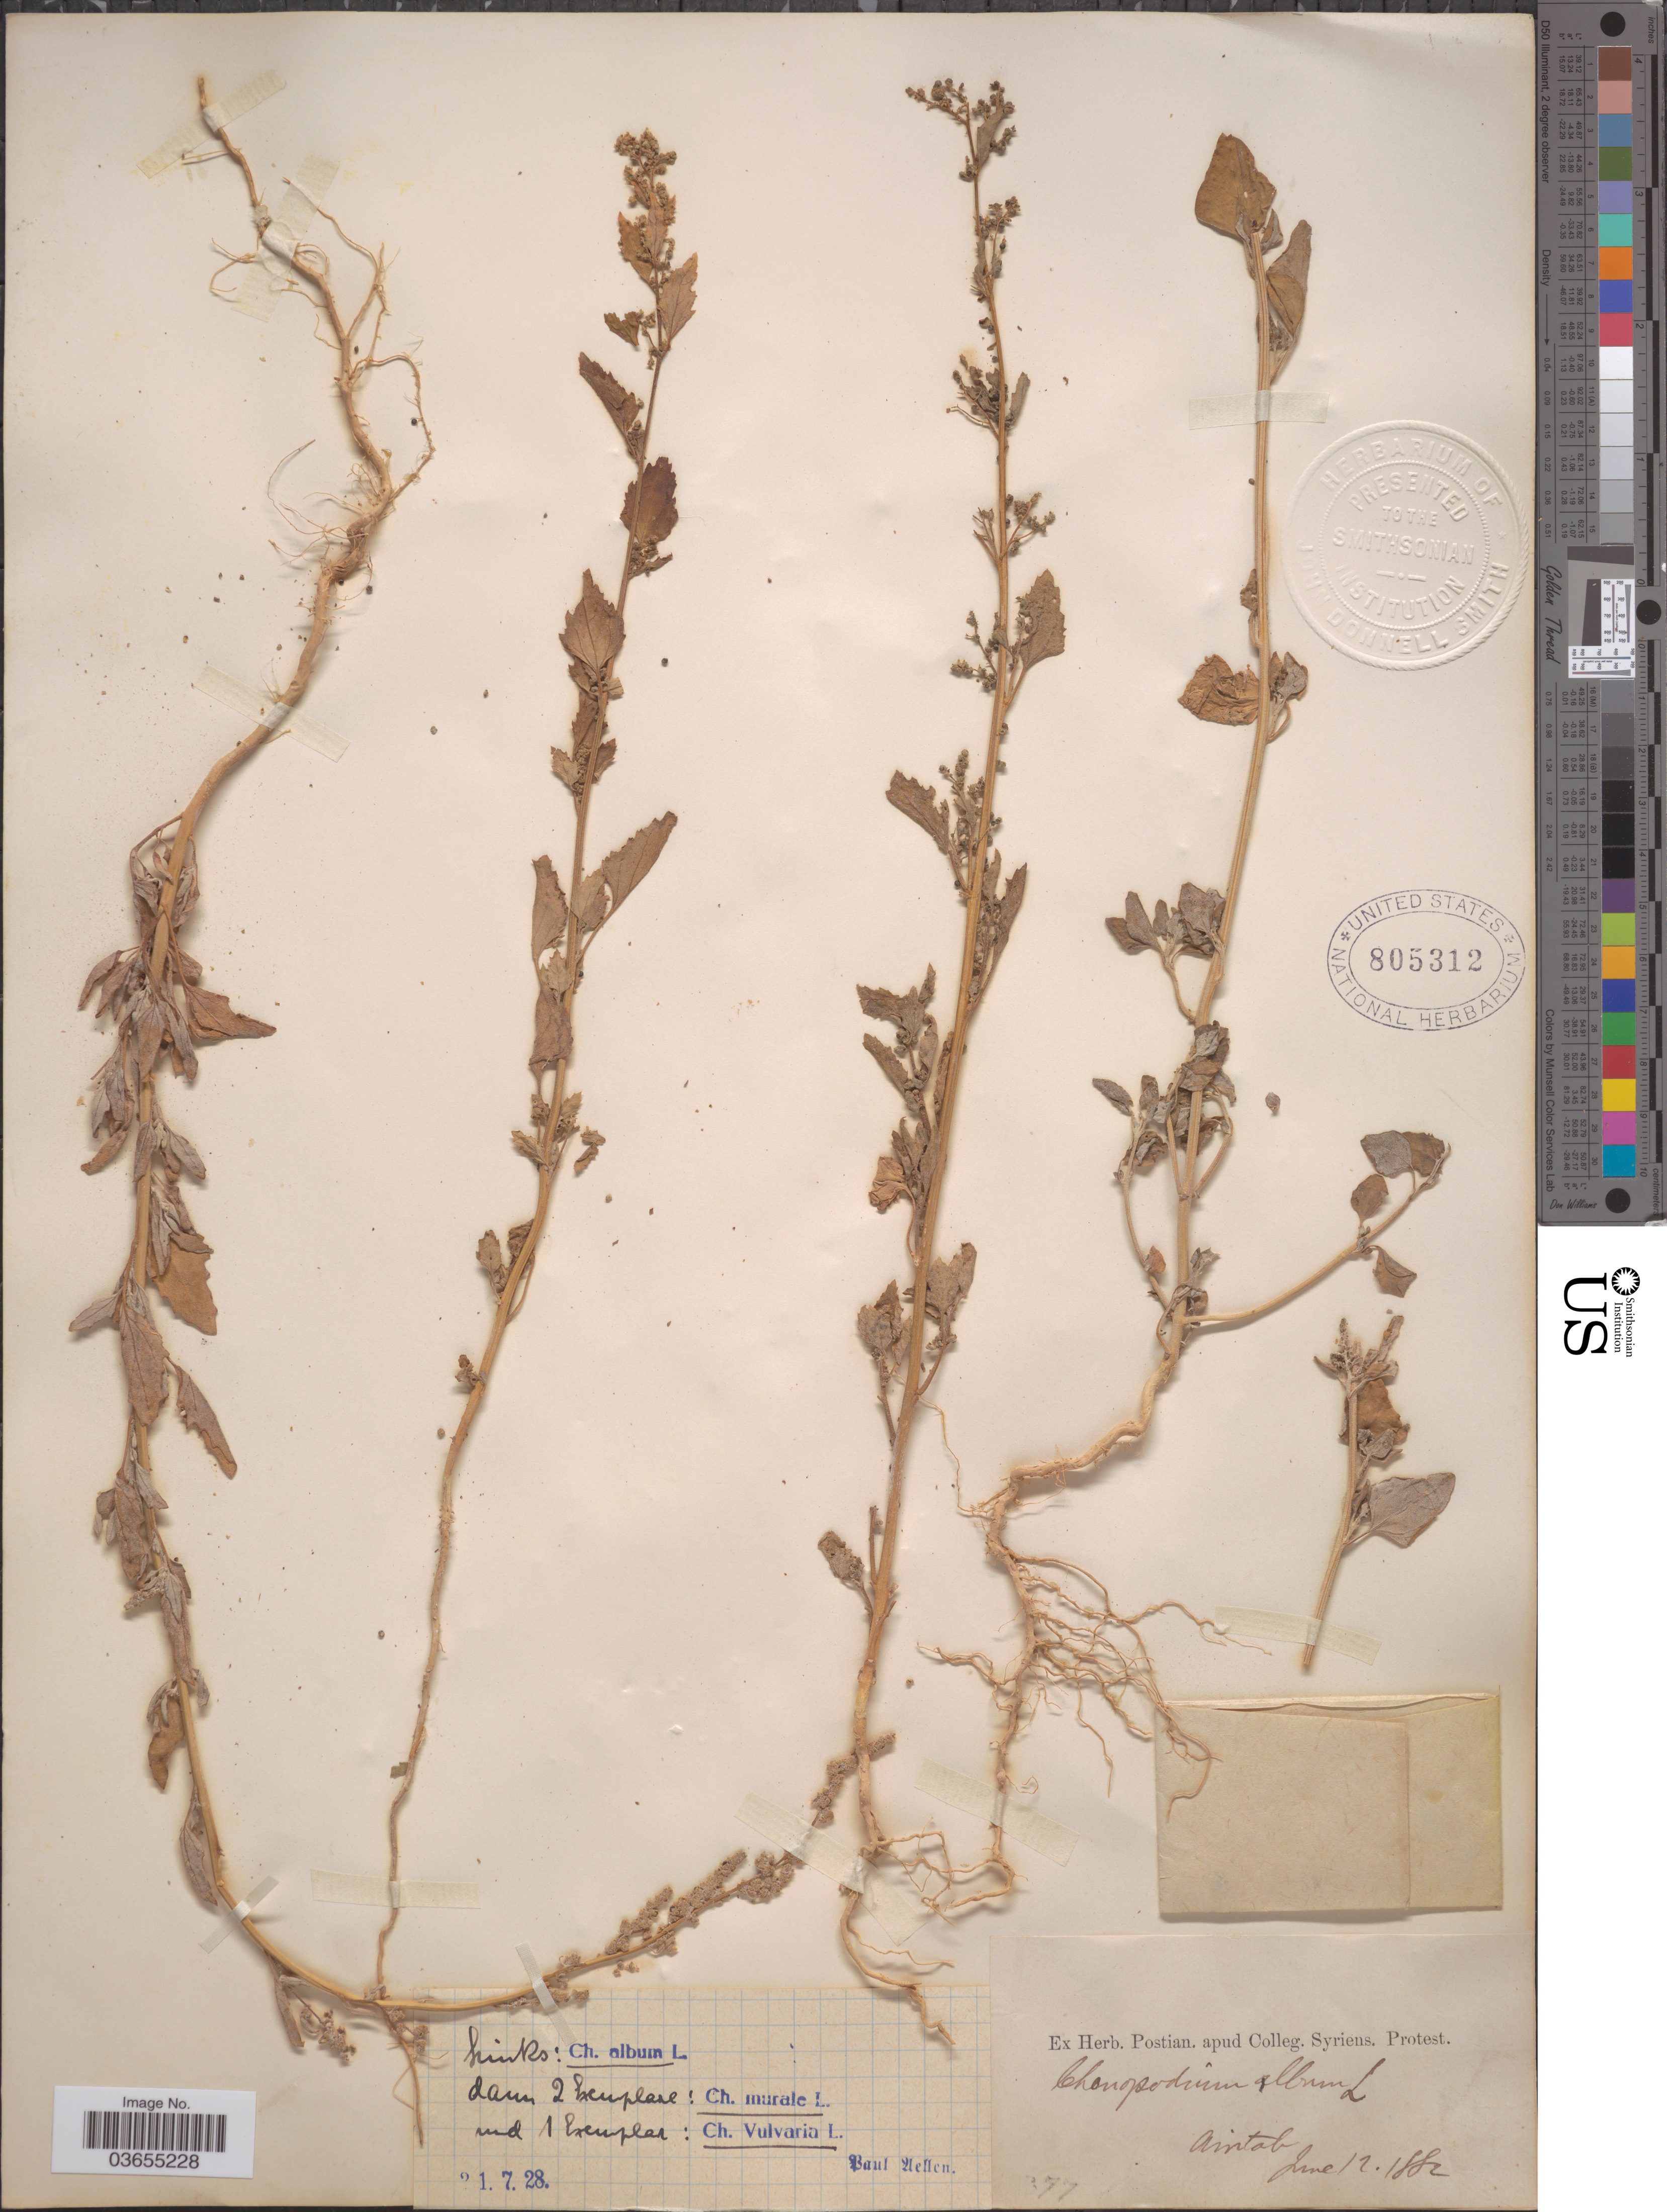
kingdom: Plantae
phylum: Tracheophyta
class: Magnoliopsida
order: Caryophyllales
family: Amaranthaceae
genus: Chenopodium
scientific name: Chenopodium album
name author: L.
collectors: ex herb. Postian. apud Colleg. Syriens. Protest. USE "Fannie P. A. Shepard" (10308853) AS PRIMARY COLLECTOR INSTEAD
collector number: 377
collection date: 1882-06-12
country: Turkey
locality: Aintab.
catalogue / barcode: US 805312